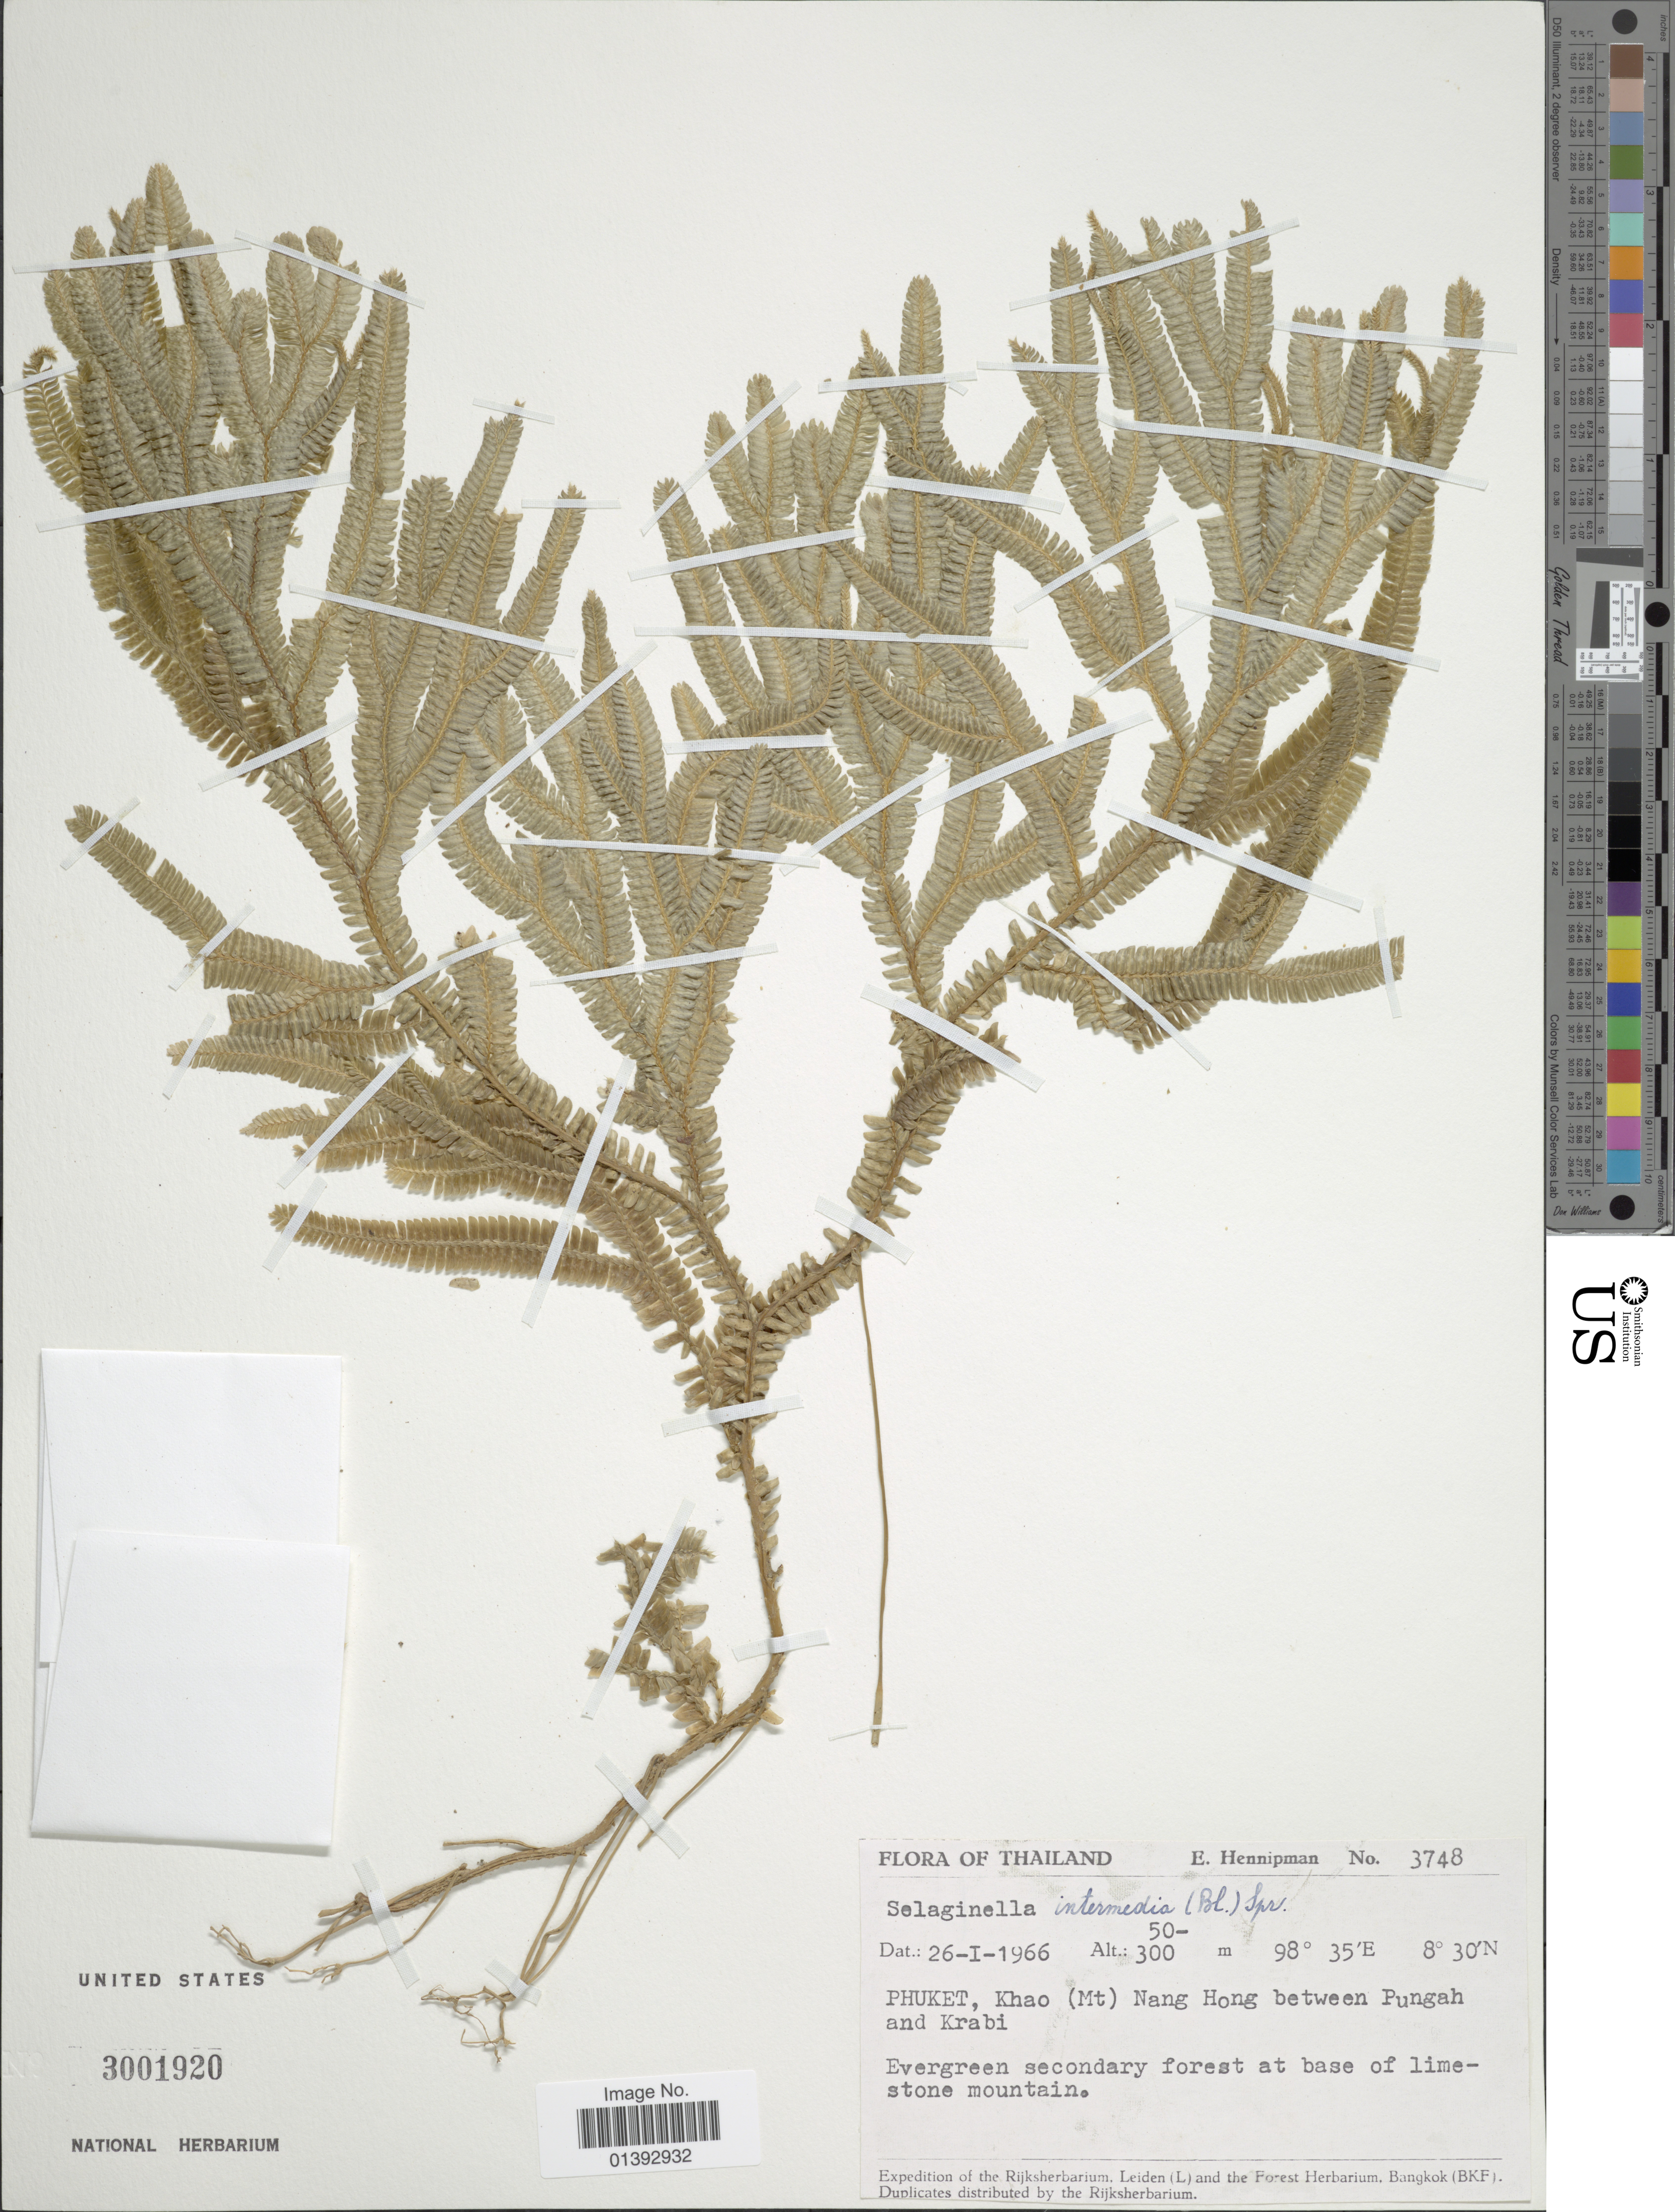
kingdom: Plantae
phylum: Tracheophyta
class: Lycopodiopsida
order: Selaginellales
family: Selaginellaceae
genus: Selaginella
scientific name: Selaginella intermedia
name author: (Blume) Spring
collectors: E. Hennipman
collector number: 3748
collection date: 1966-01-26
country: Thailand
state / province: Phuket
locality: Khao(Mt) Nang Hong between Pungah and Krabi, evergreen secondary forest at base of limestone mountain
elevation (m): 50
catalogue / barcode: US 3001920